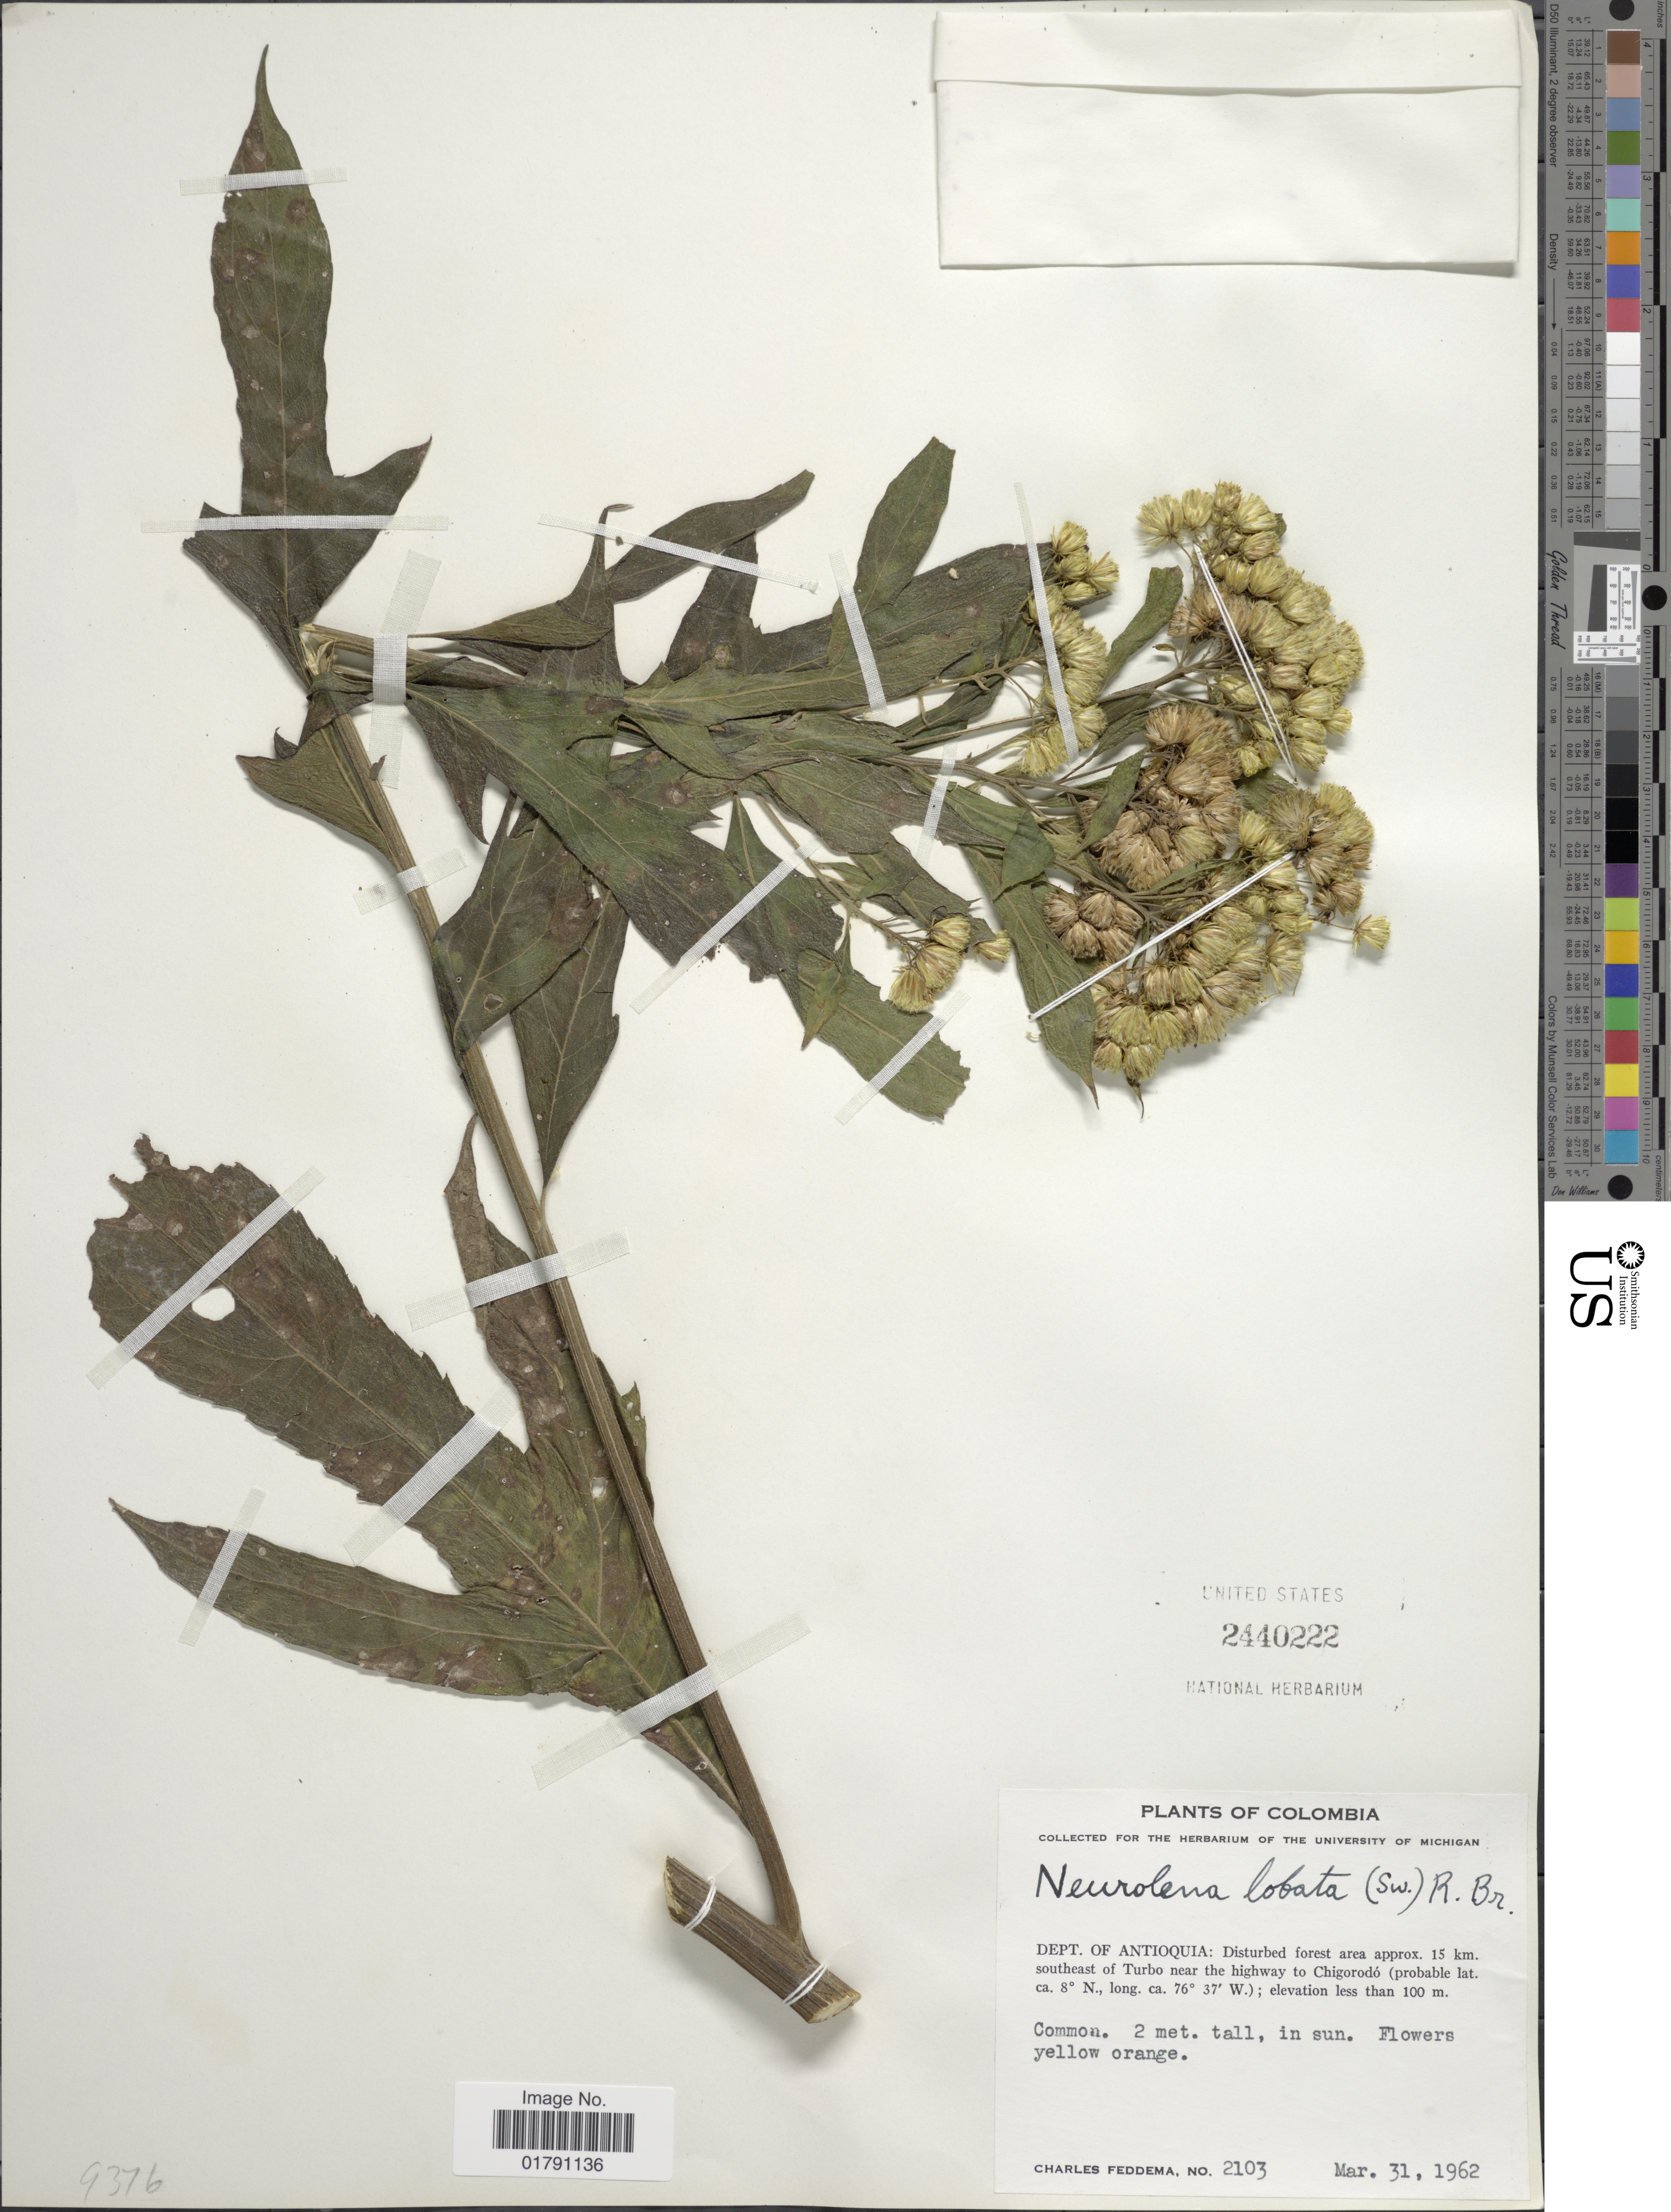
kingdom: Plantae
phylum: Tracheophyta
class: Magnoliopsida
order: Asterales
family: Asteraceae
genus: Neurolaena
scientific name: Neurolaena lobata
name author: (L.) R. Br. ex Cass.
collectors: C. Feddema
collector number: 2103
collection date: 1962-03-31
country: Colombia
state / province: Antioquia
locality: Approx. 15 km southeast of Turbo near the highway to Chigorodo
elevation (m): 100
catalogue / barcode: US 2440222